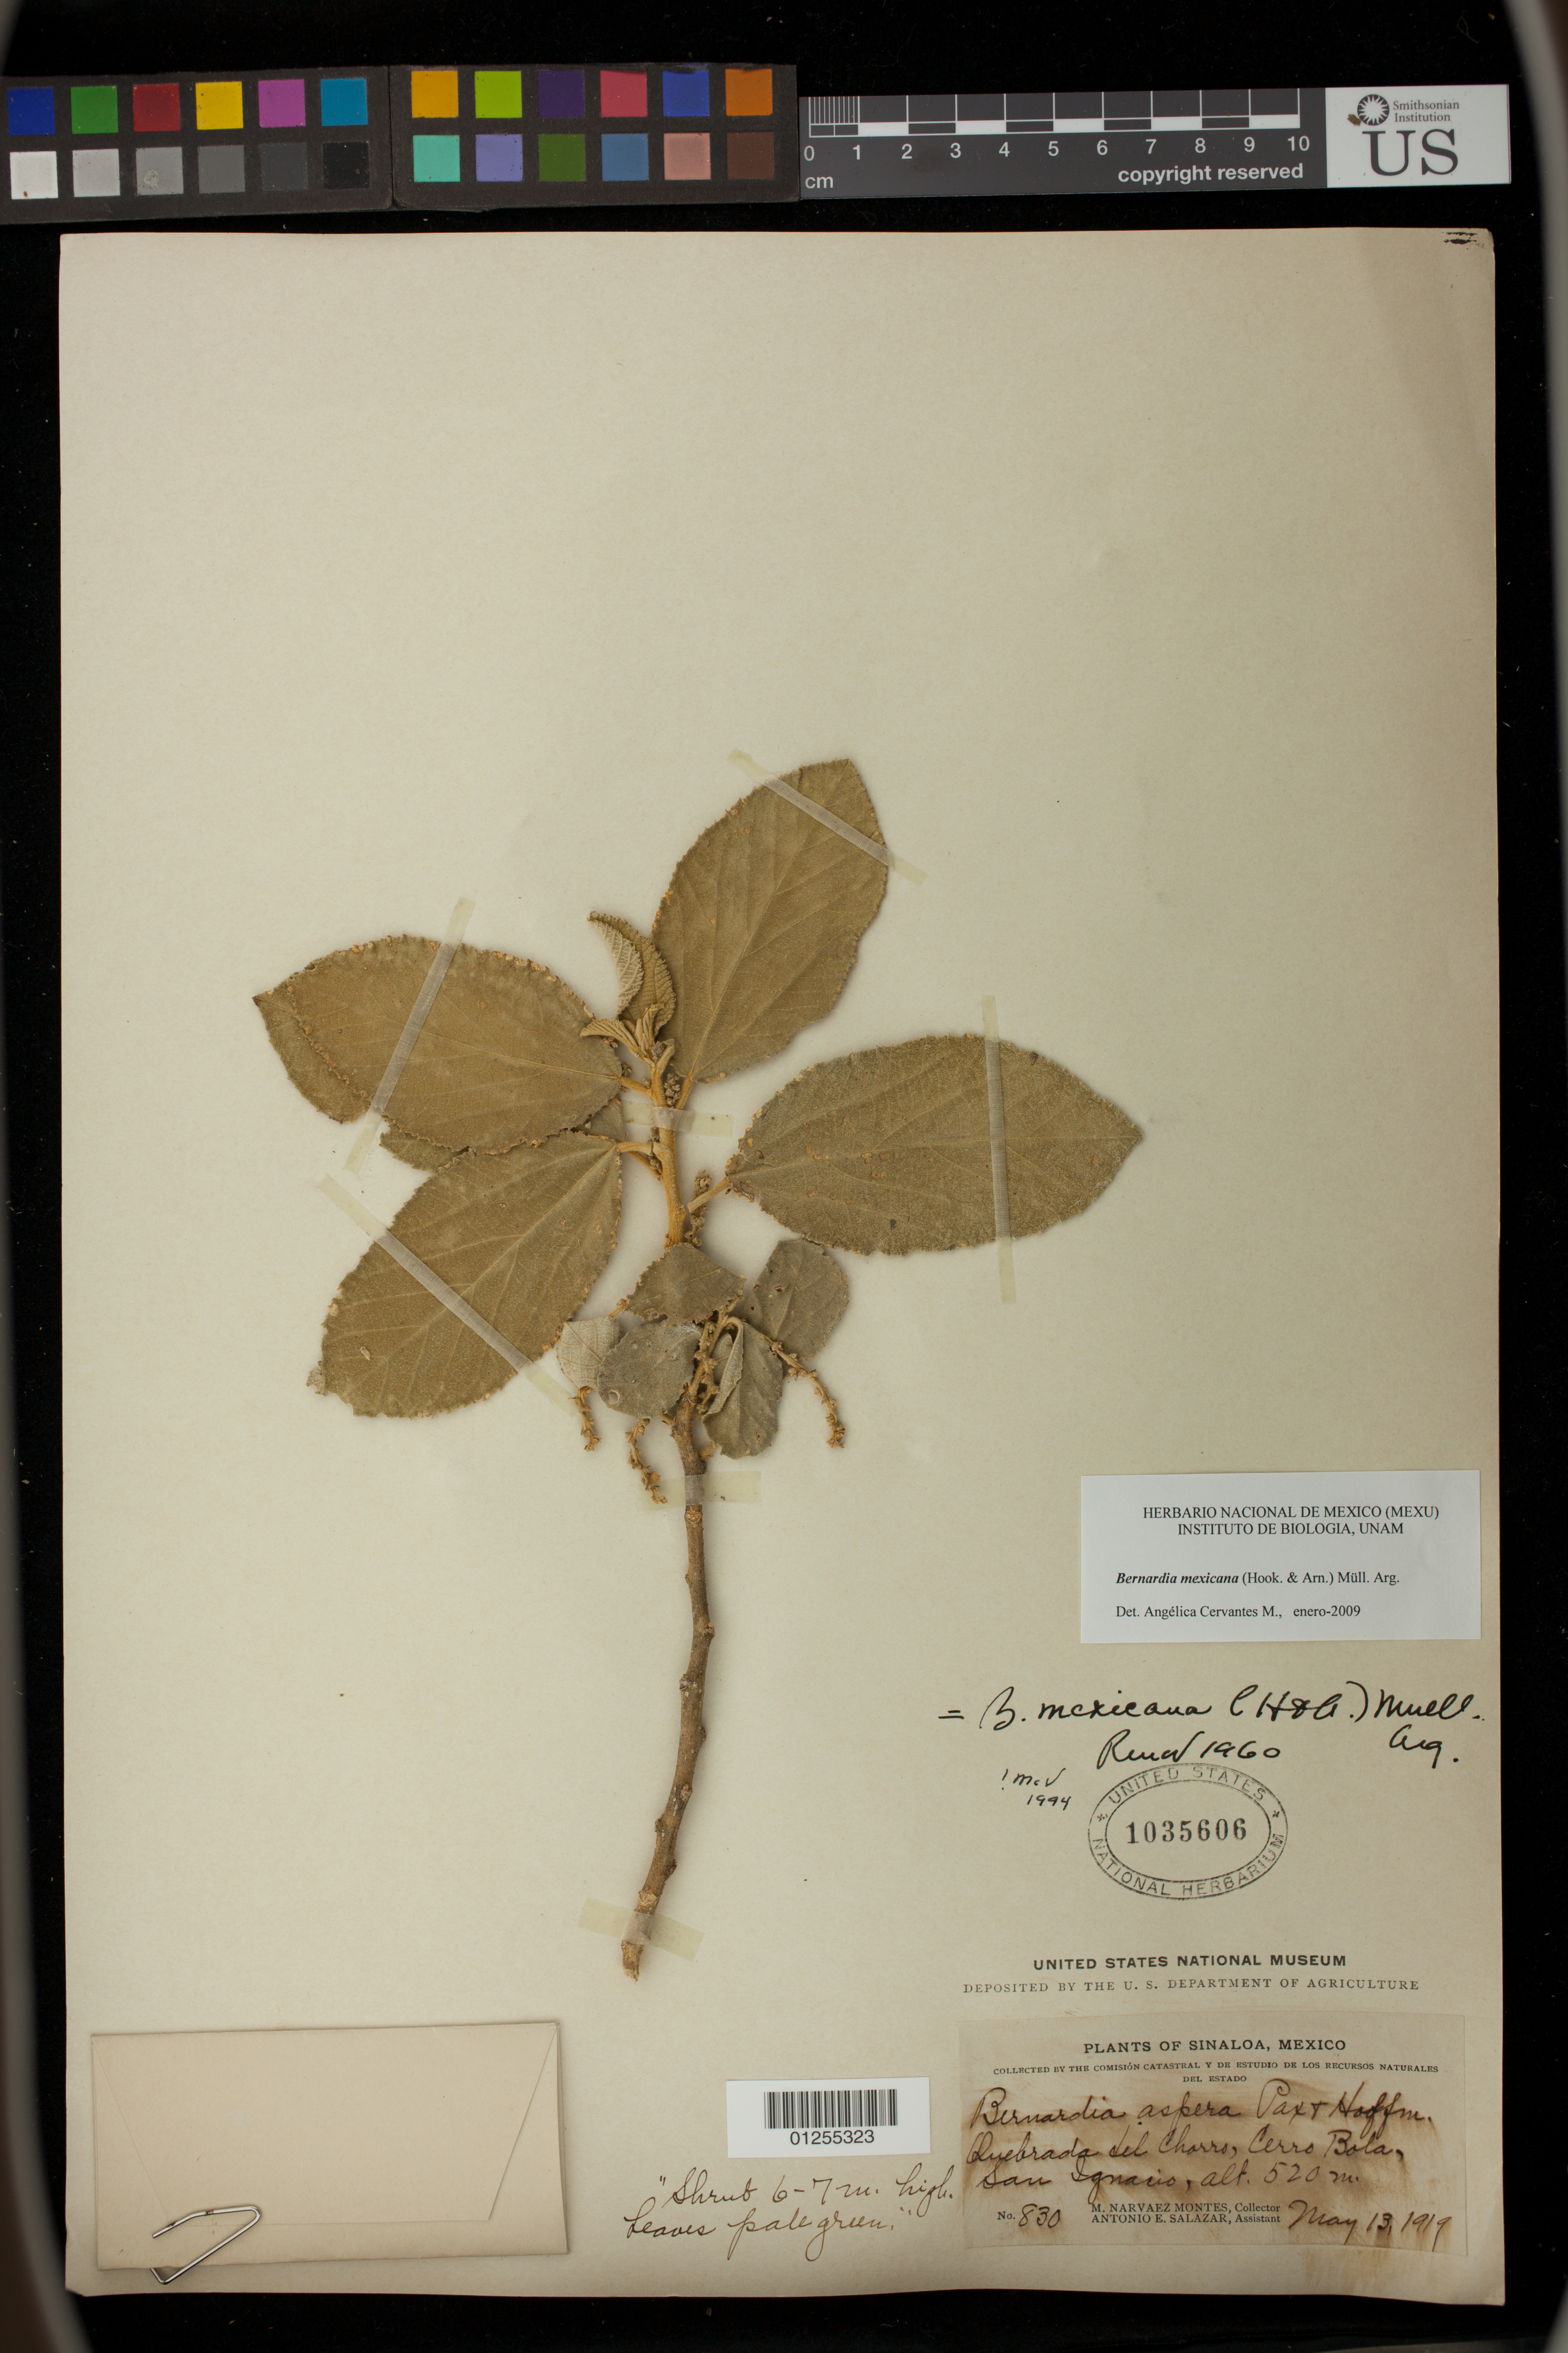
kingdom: Plantae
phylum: Tracheophyta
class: Magnoliopsida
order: Malpighiales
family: Euphorbiaceae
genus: Bernardia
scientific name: Bernardia mexicana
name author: (Hook. & Arn.) Müll. Arg.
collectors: M. Navarez Montes & A. E. Salazar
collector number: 830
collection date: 1919-05-13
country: Mexico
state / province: Sinaloa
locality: Quebrada del Charro, Cerro Bola, San Ignacio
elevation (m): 520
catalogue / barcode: US 1035606